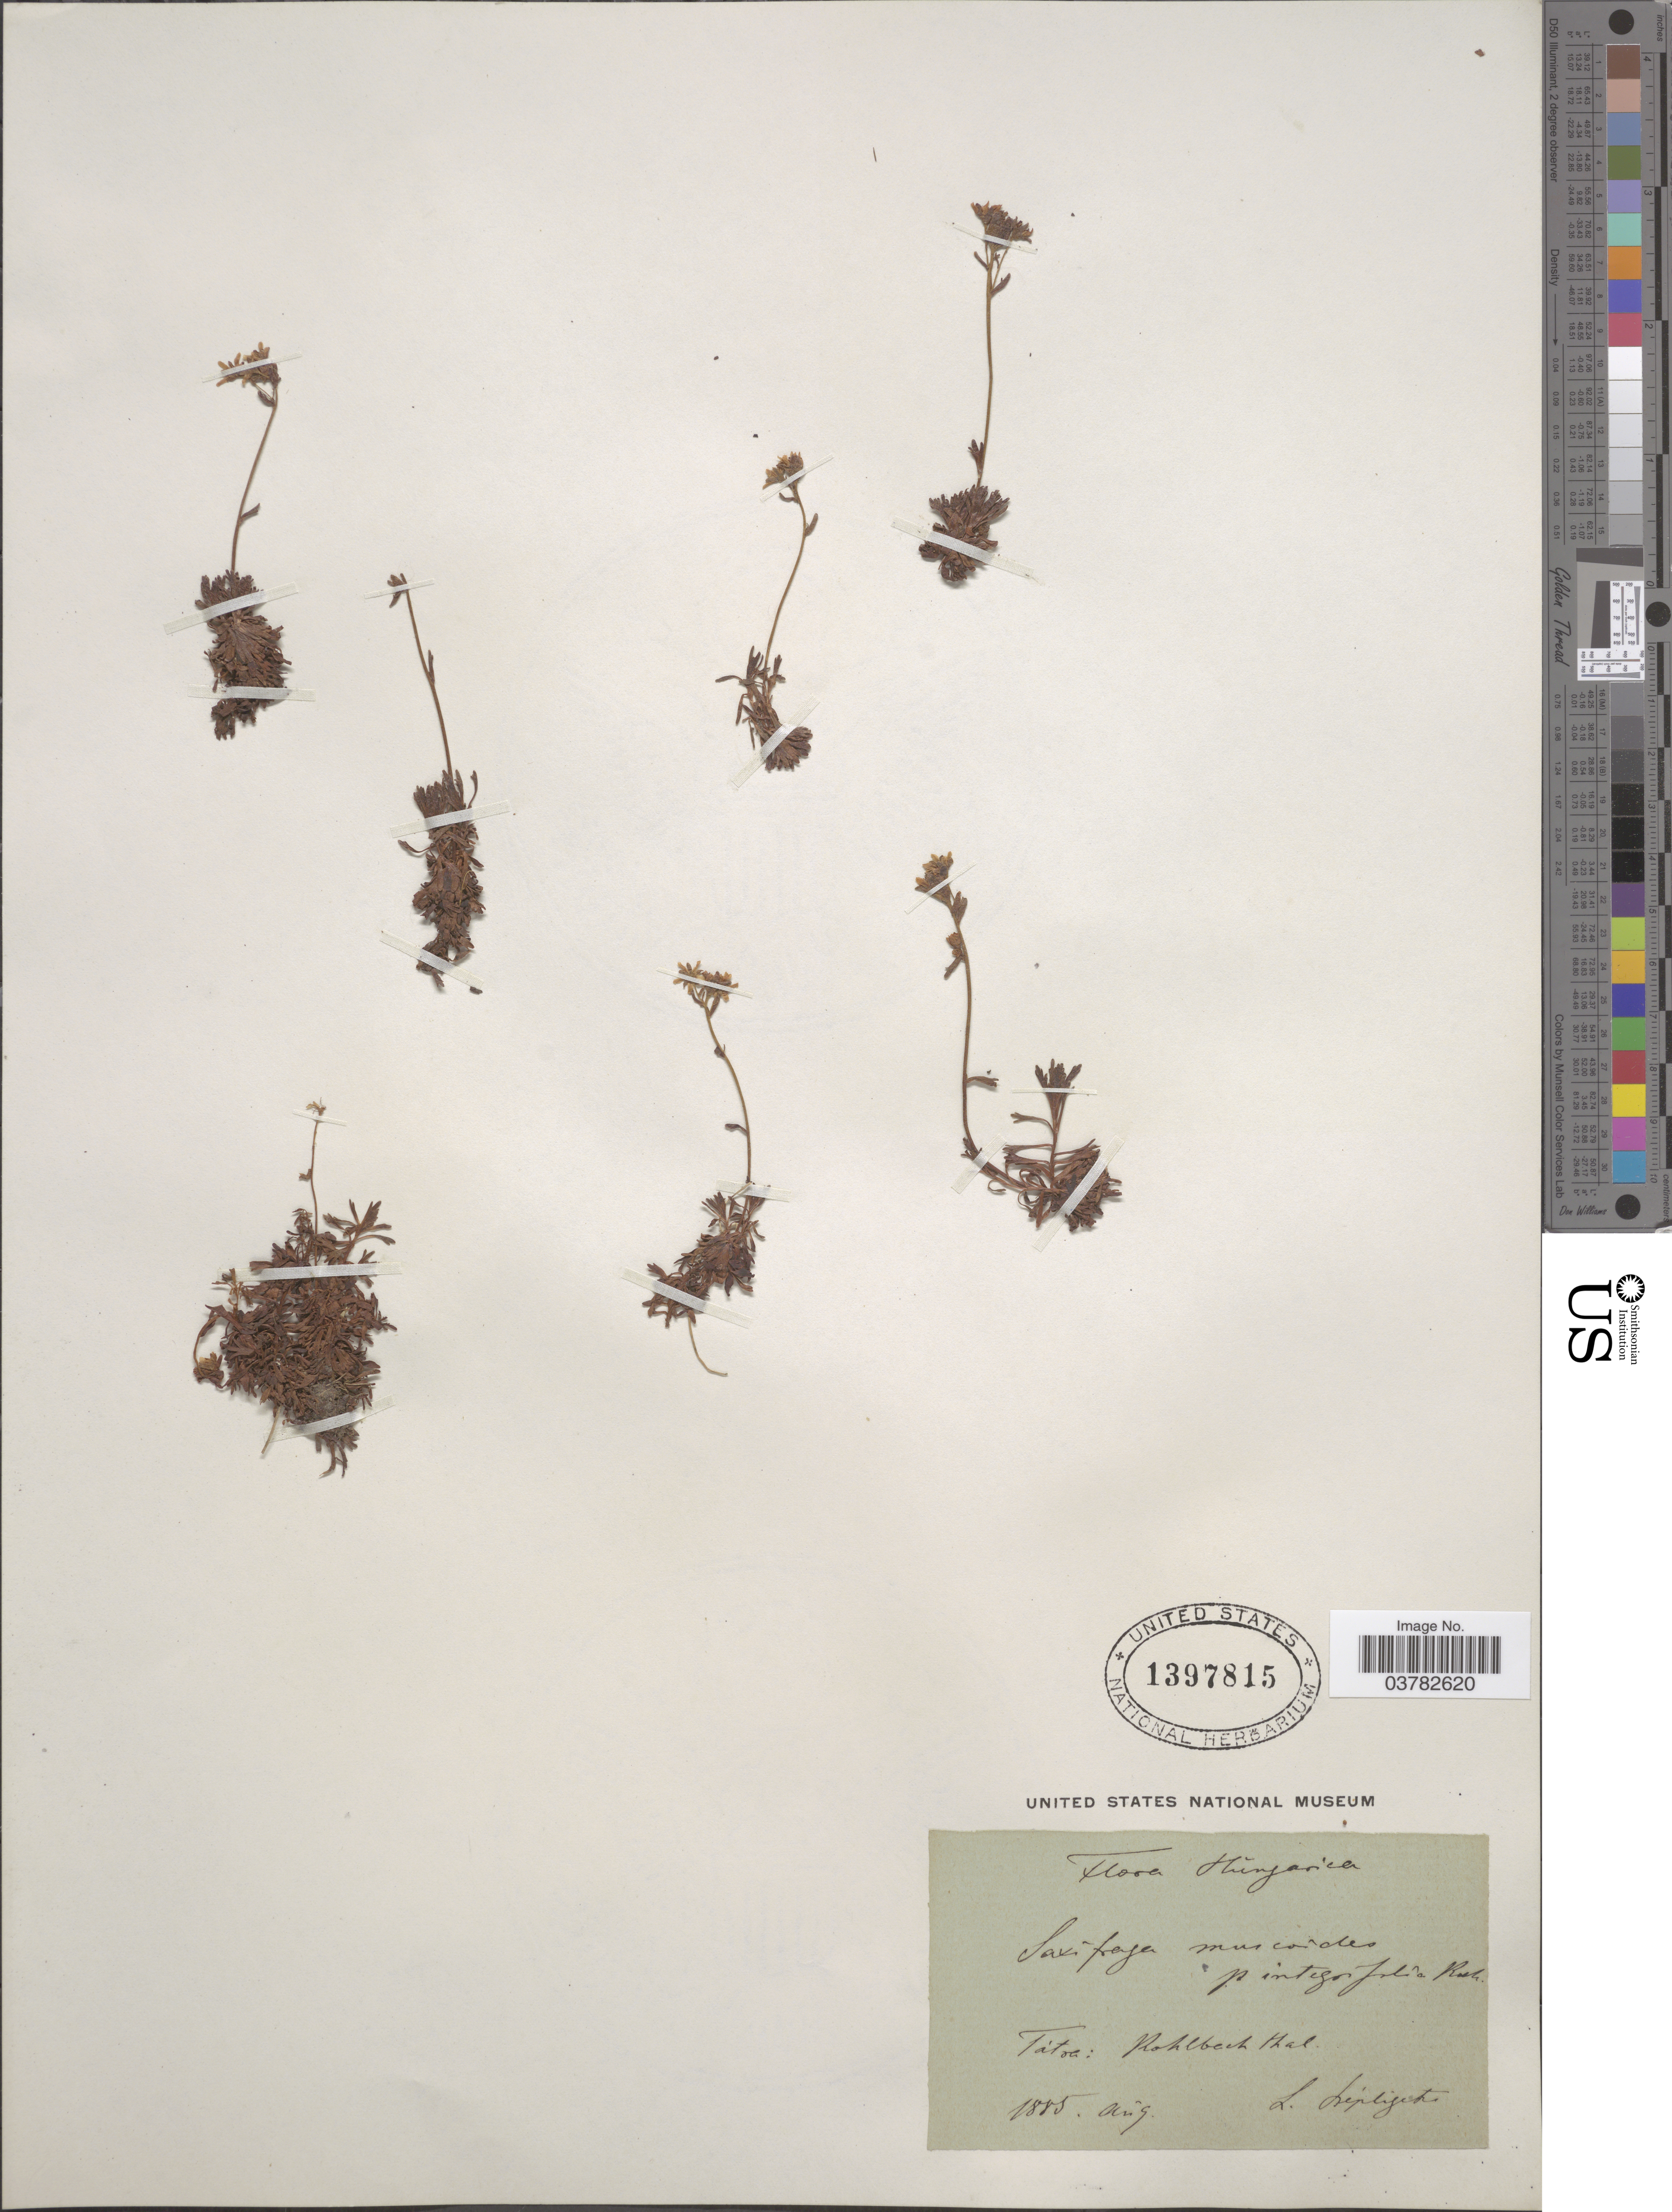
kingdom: Plantae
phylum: Tracheophyta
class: Magnoliopsida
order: Saxifragales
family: Saxifragaceae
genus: Saxifraga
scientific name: Saxifraga muscoides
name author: All.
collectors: Szepligeti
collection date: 1885-08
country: Hungary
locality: Tátra: Rohrbach thal.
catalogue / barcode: US 1397815